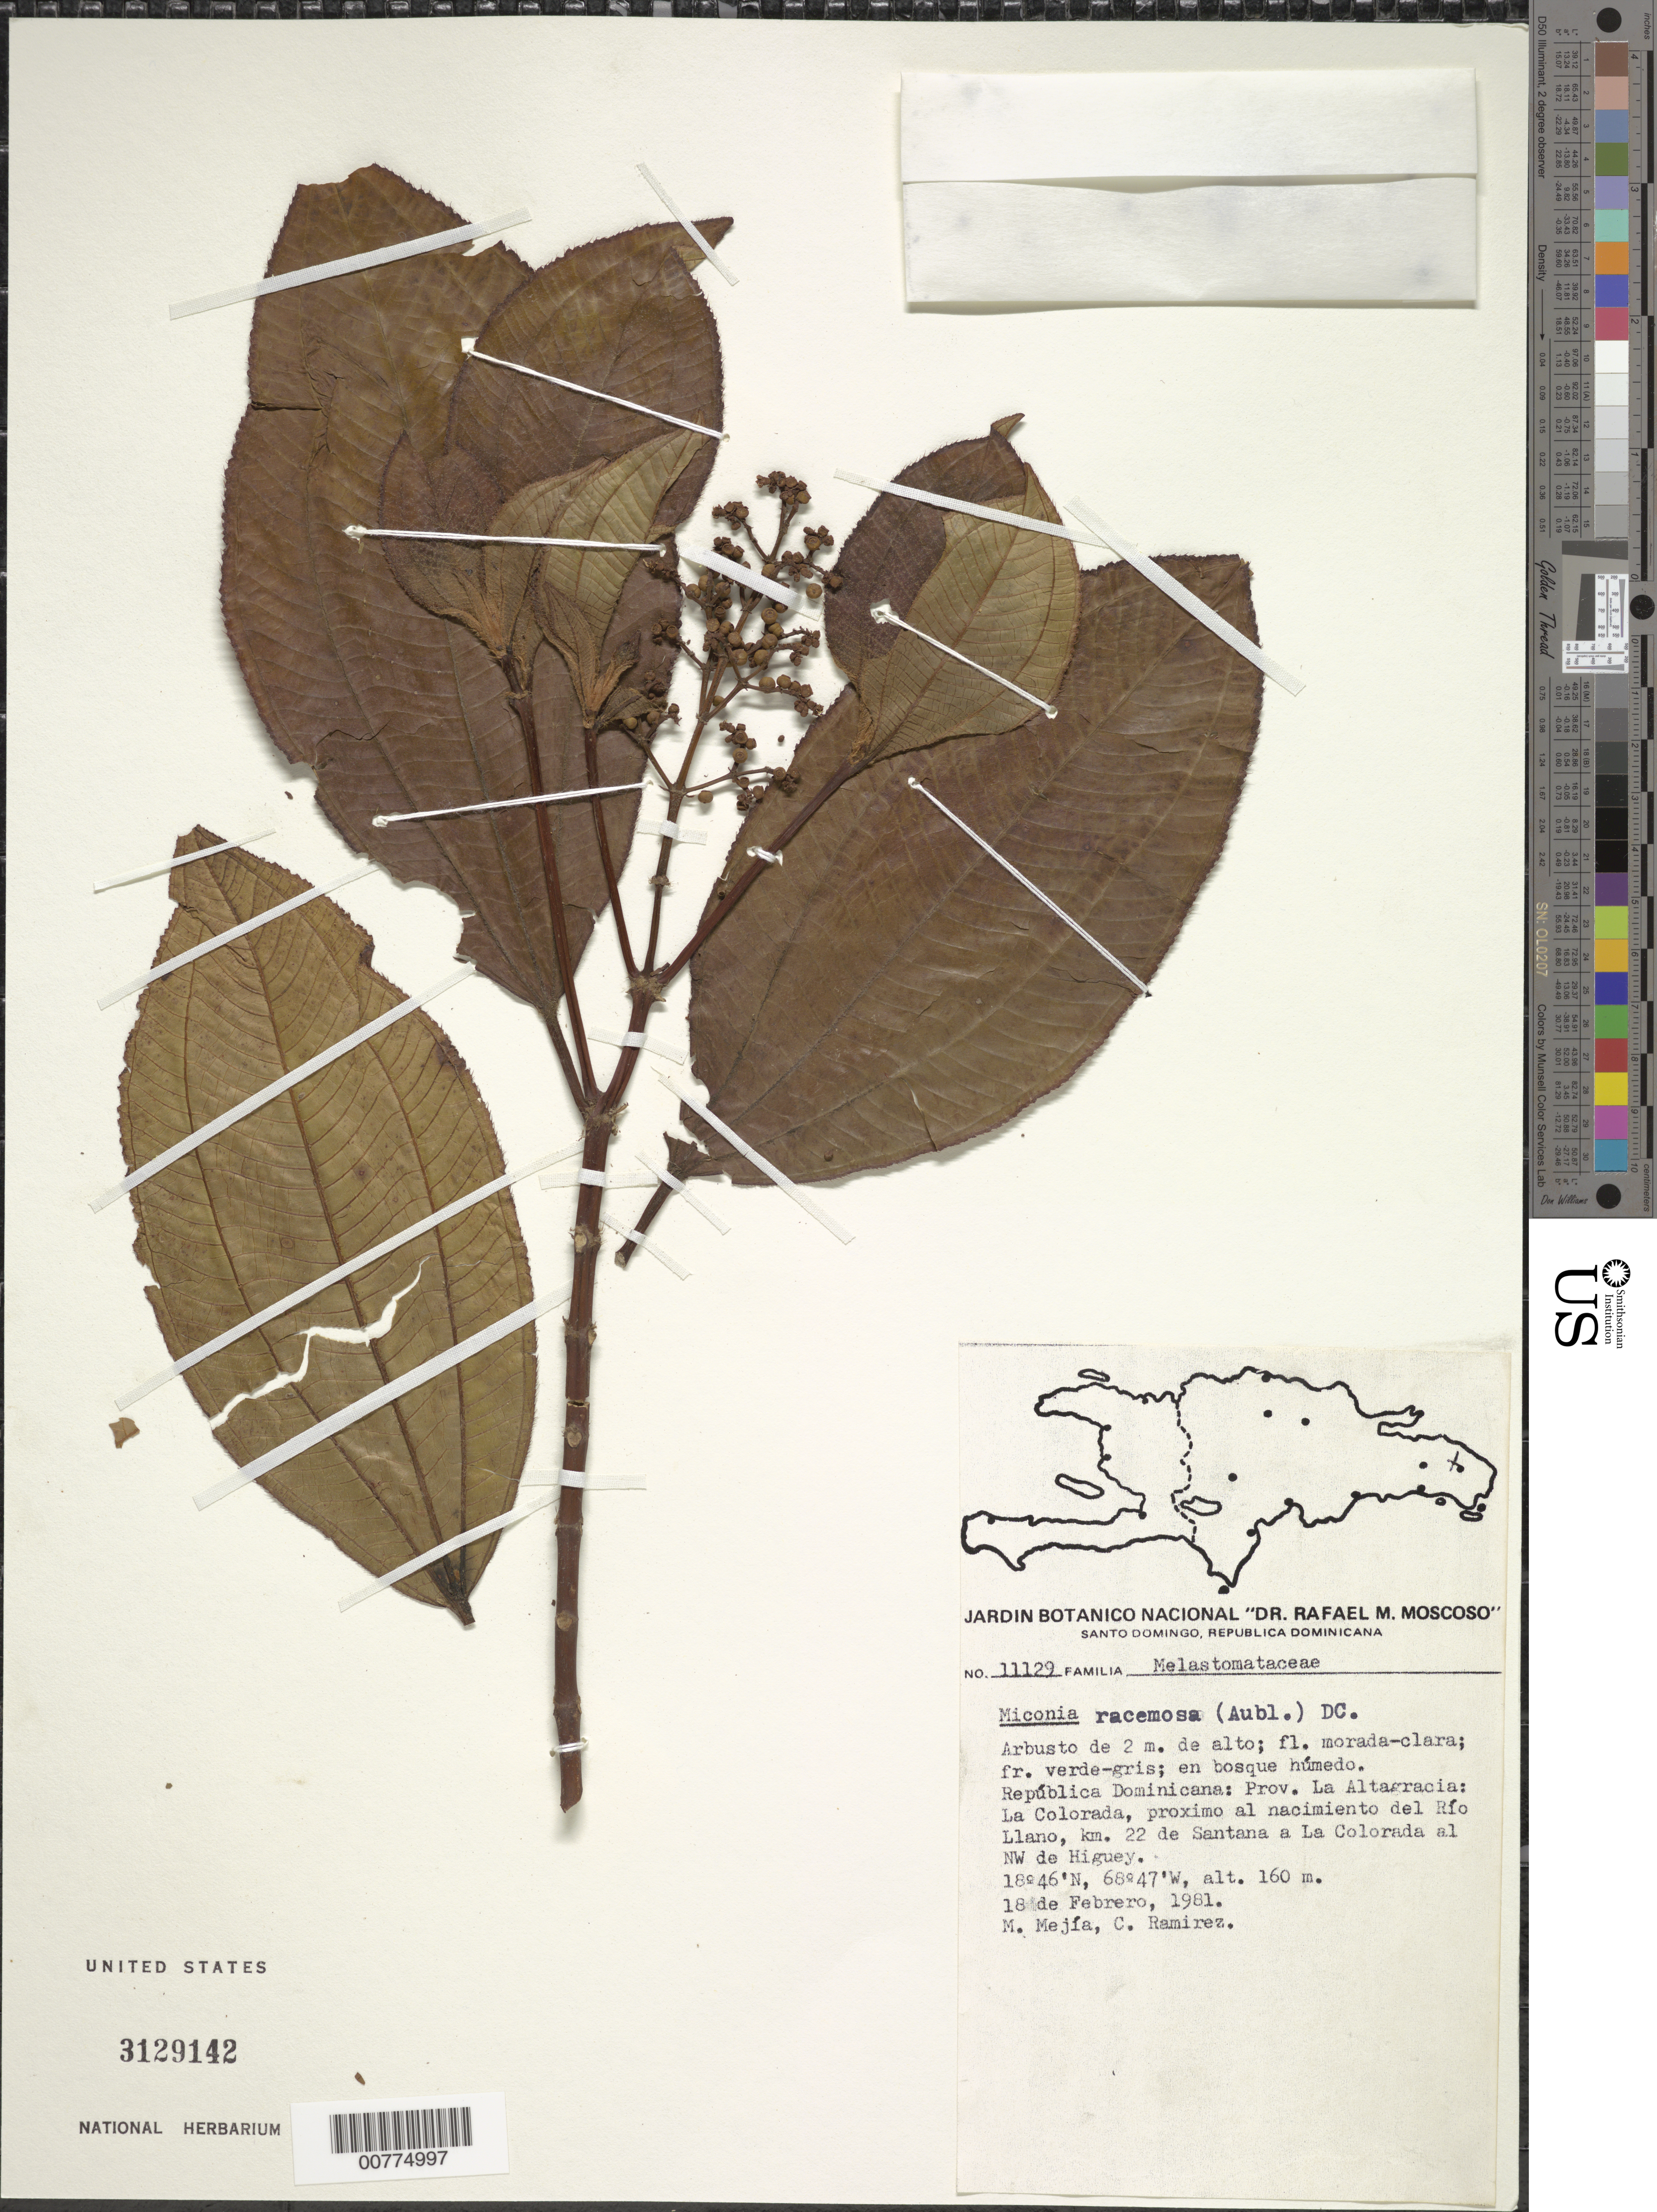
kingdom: Plantae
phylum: Tracheophyta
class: Magnoliopsida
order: Myrtales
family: Melastomataceae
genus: Miconia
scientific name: Miconia racemosa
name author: (Aubl.) DC.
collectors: M. Mejia & C. Ramirez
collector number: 11129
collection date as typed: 18 Feb 1981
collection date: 1981-02-18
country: Dominican Republic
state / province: La Altagracia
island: Hispaniola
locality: La Colorada, next to Llano River source, km 22 of Santana to La Colorada, NW of Higuey.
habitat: In humid forest.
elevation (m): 160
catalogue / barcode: US 3129142